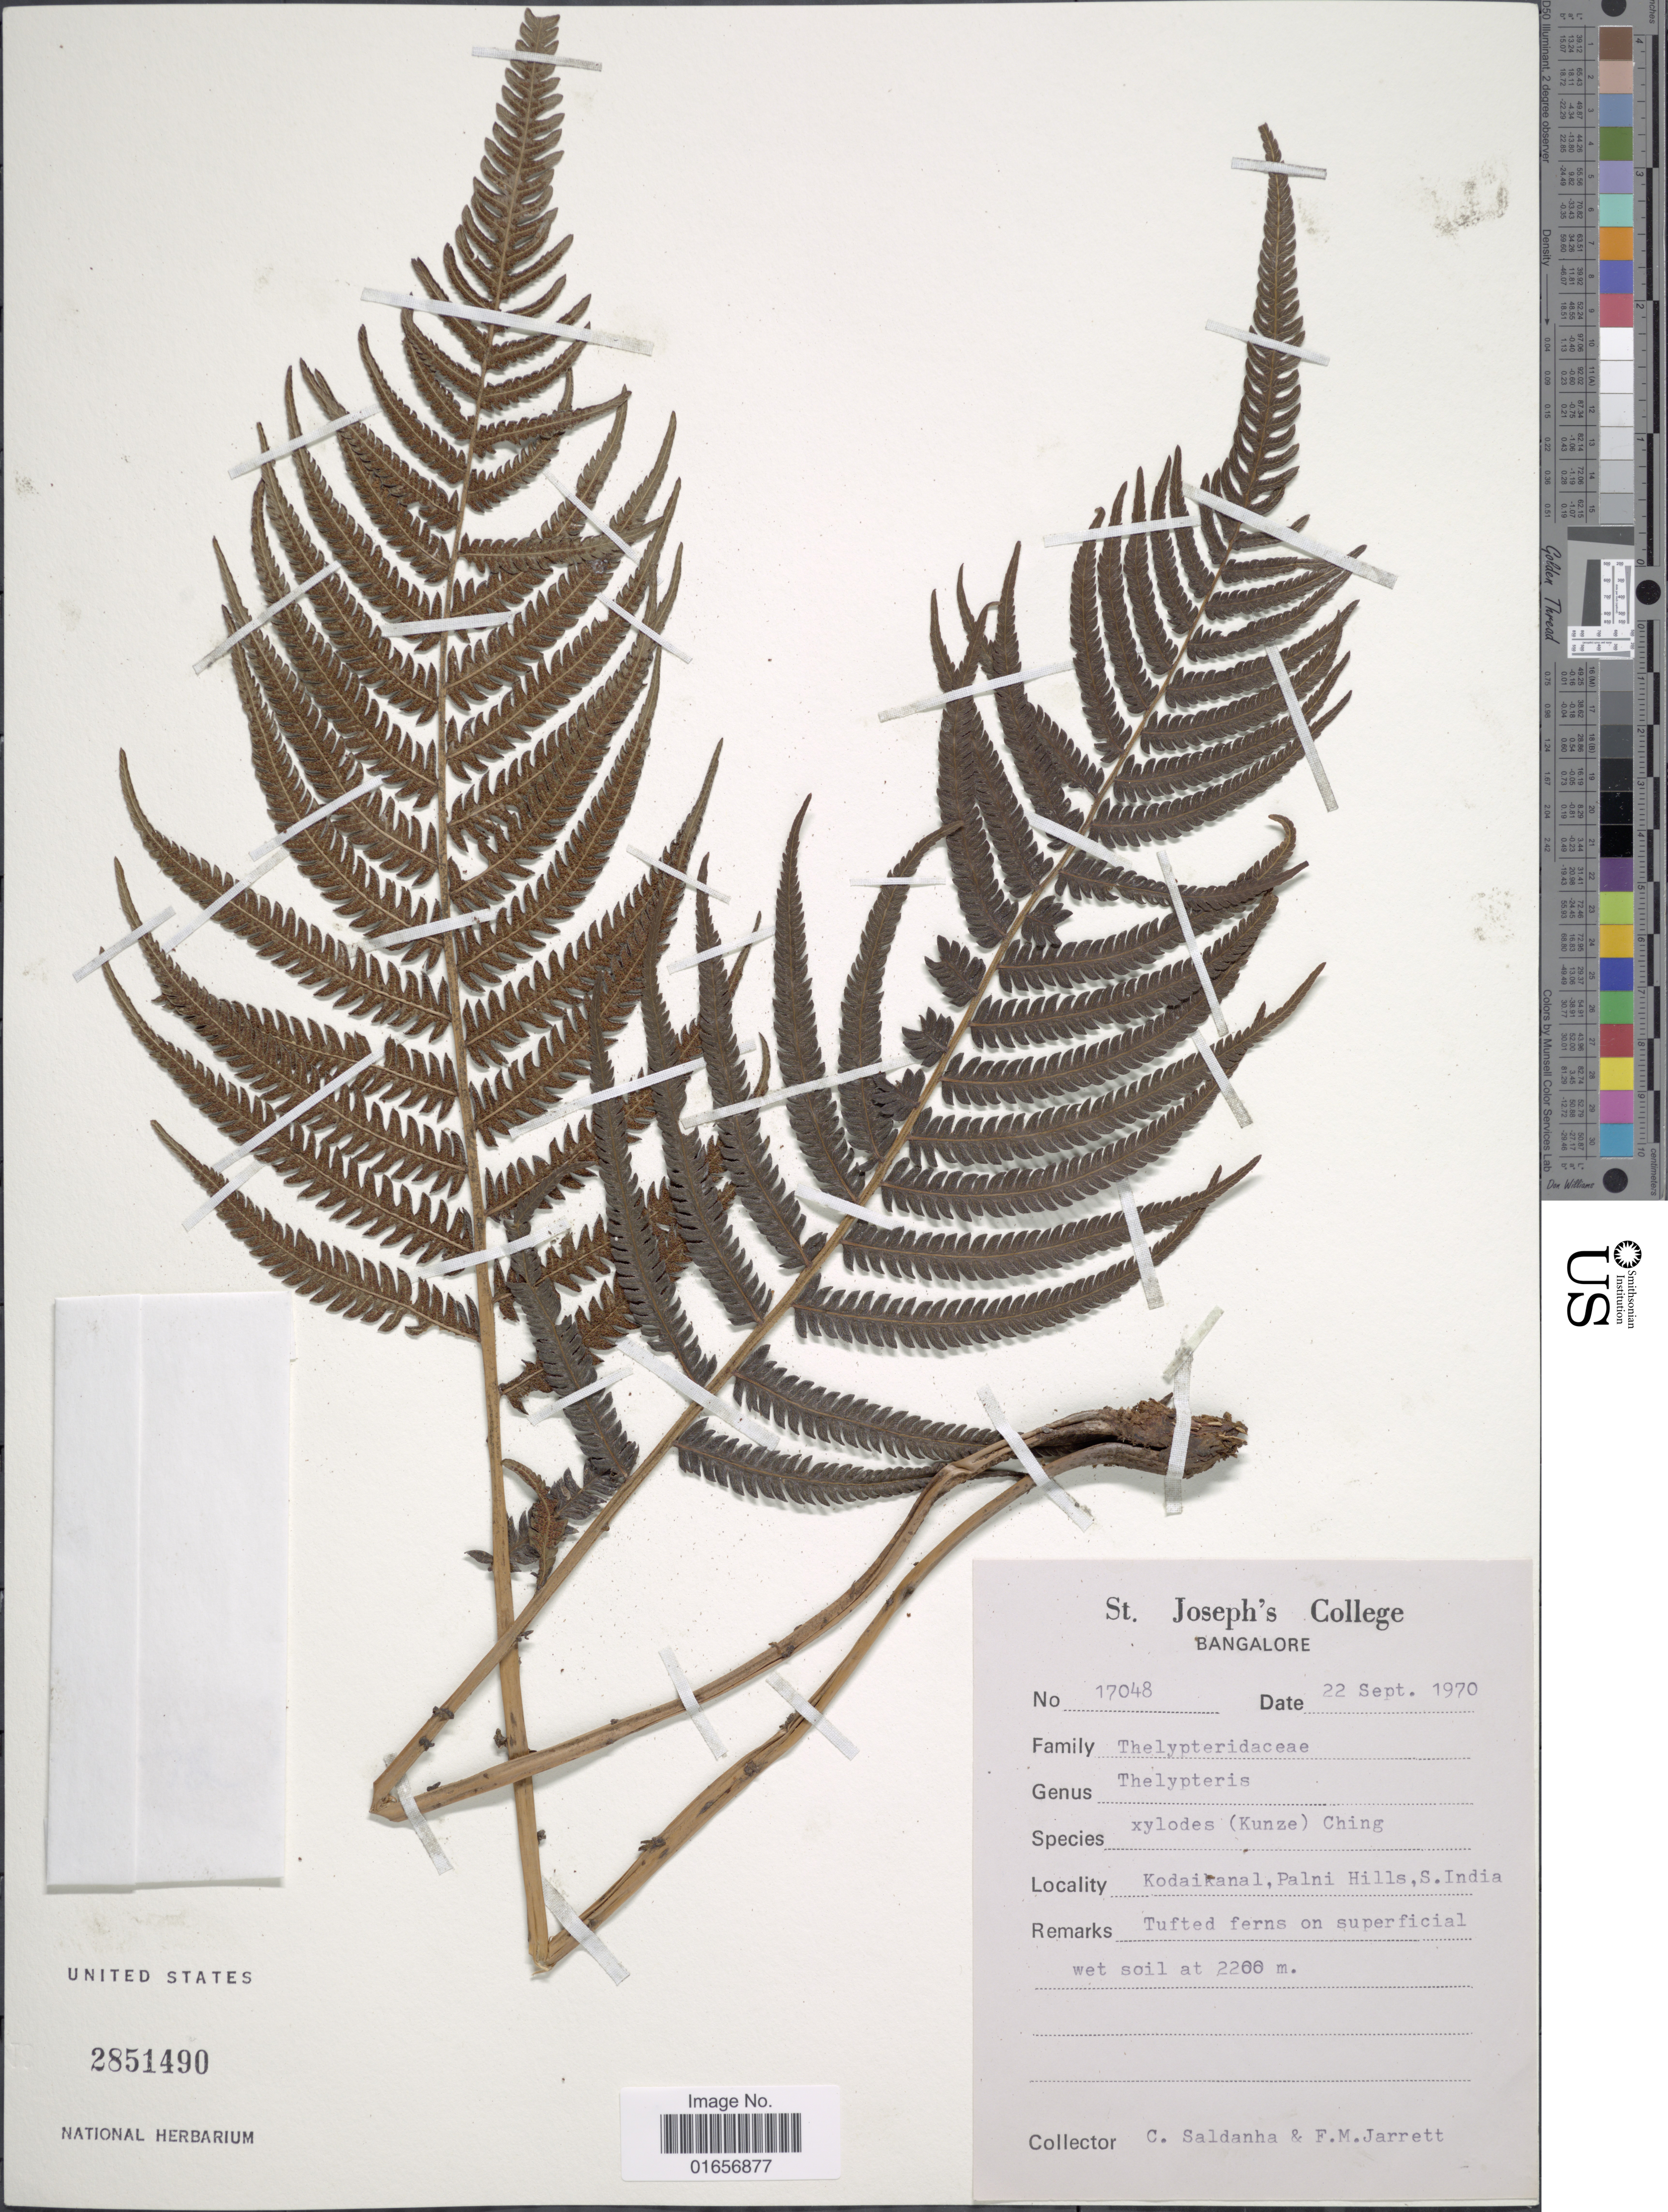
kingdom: Plantae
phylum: Tracheophyta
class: Polypodiopsida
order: Polypodiales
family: Thelypteridaceae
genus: Pseudocyclosorus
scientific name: Pseudocyclosorus tylodes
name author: (Kunze) Ching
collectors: C. Saldanha & F. M. Jarrett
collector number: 17048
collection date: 1970-09-22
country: India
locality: Bangalore, Kodaikanal, Palni Hills, S. India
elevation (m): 2200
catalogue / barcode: US 2851490